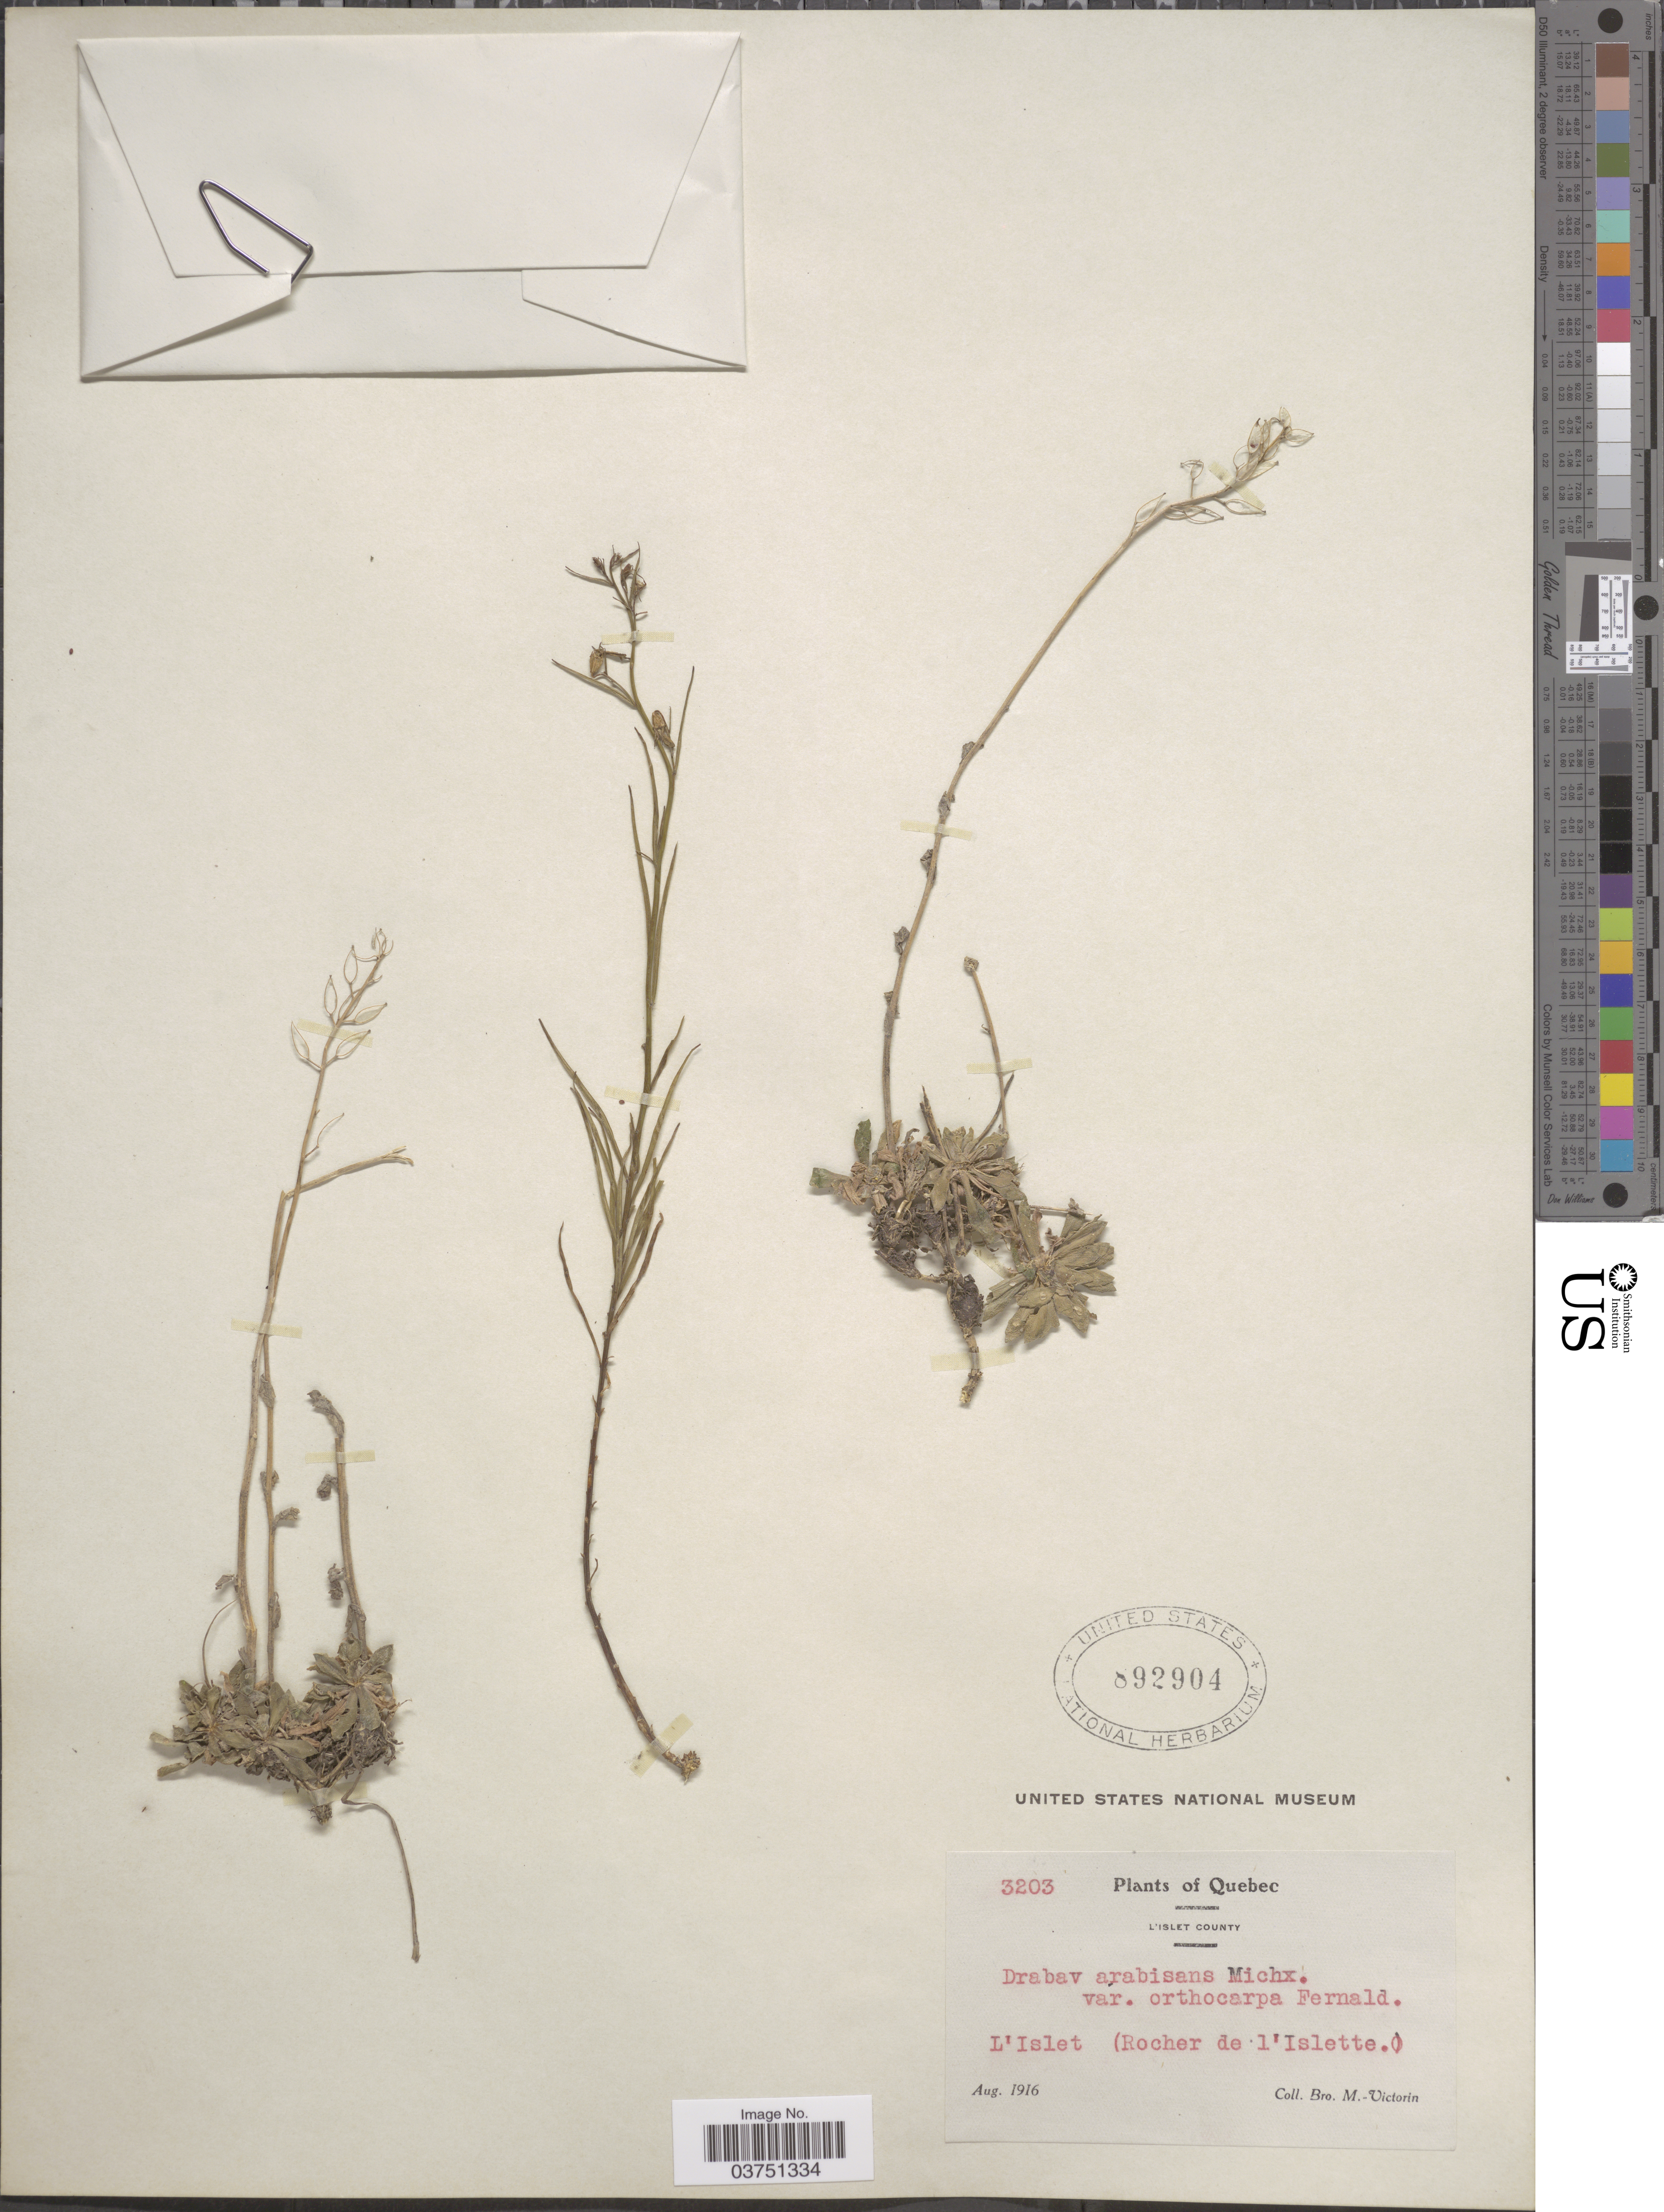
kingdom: Plantae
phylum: Tracheophyta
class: Magnoliopsida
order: Brassicales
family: Brassicaceae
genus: Draba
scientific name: Draba glabella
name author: Pursh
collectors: Fr. Marie-Victorin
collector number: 3203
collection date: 1916-08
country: Canada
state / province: Quebec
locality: L'Islet County. L'Islet. (Rocher de l'Islette.)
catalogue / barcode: US 892904